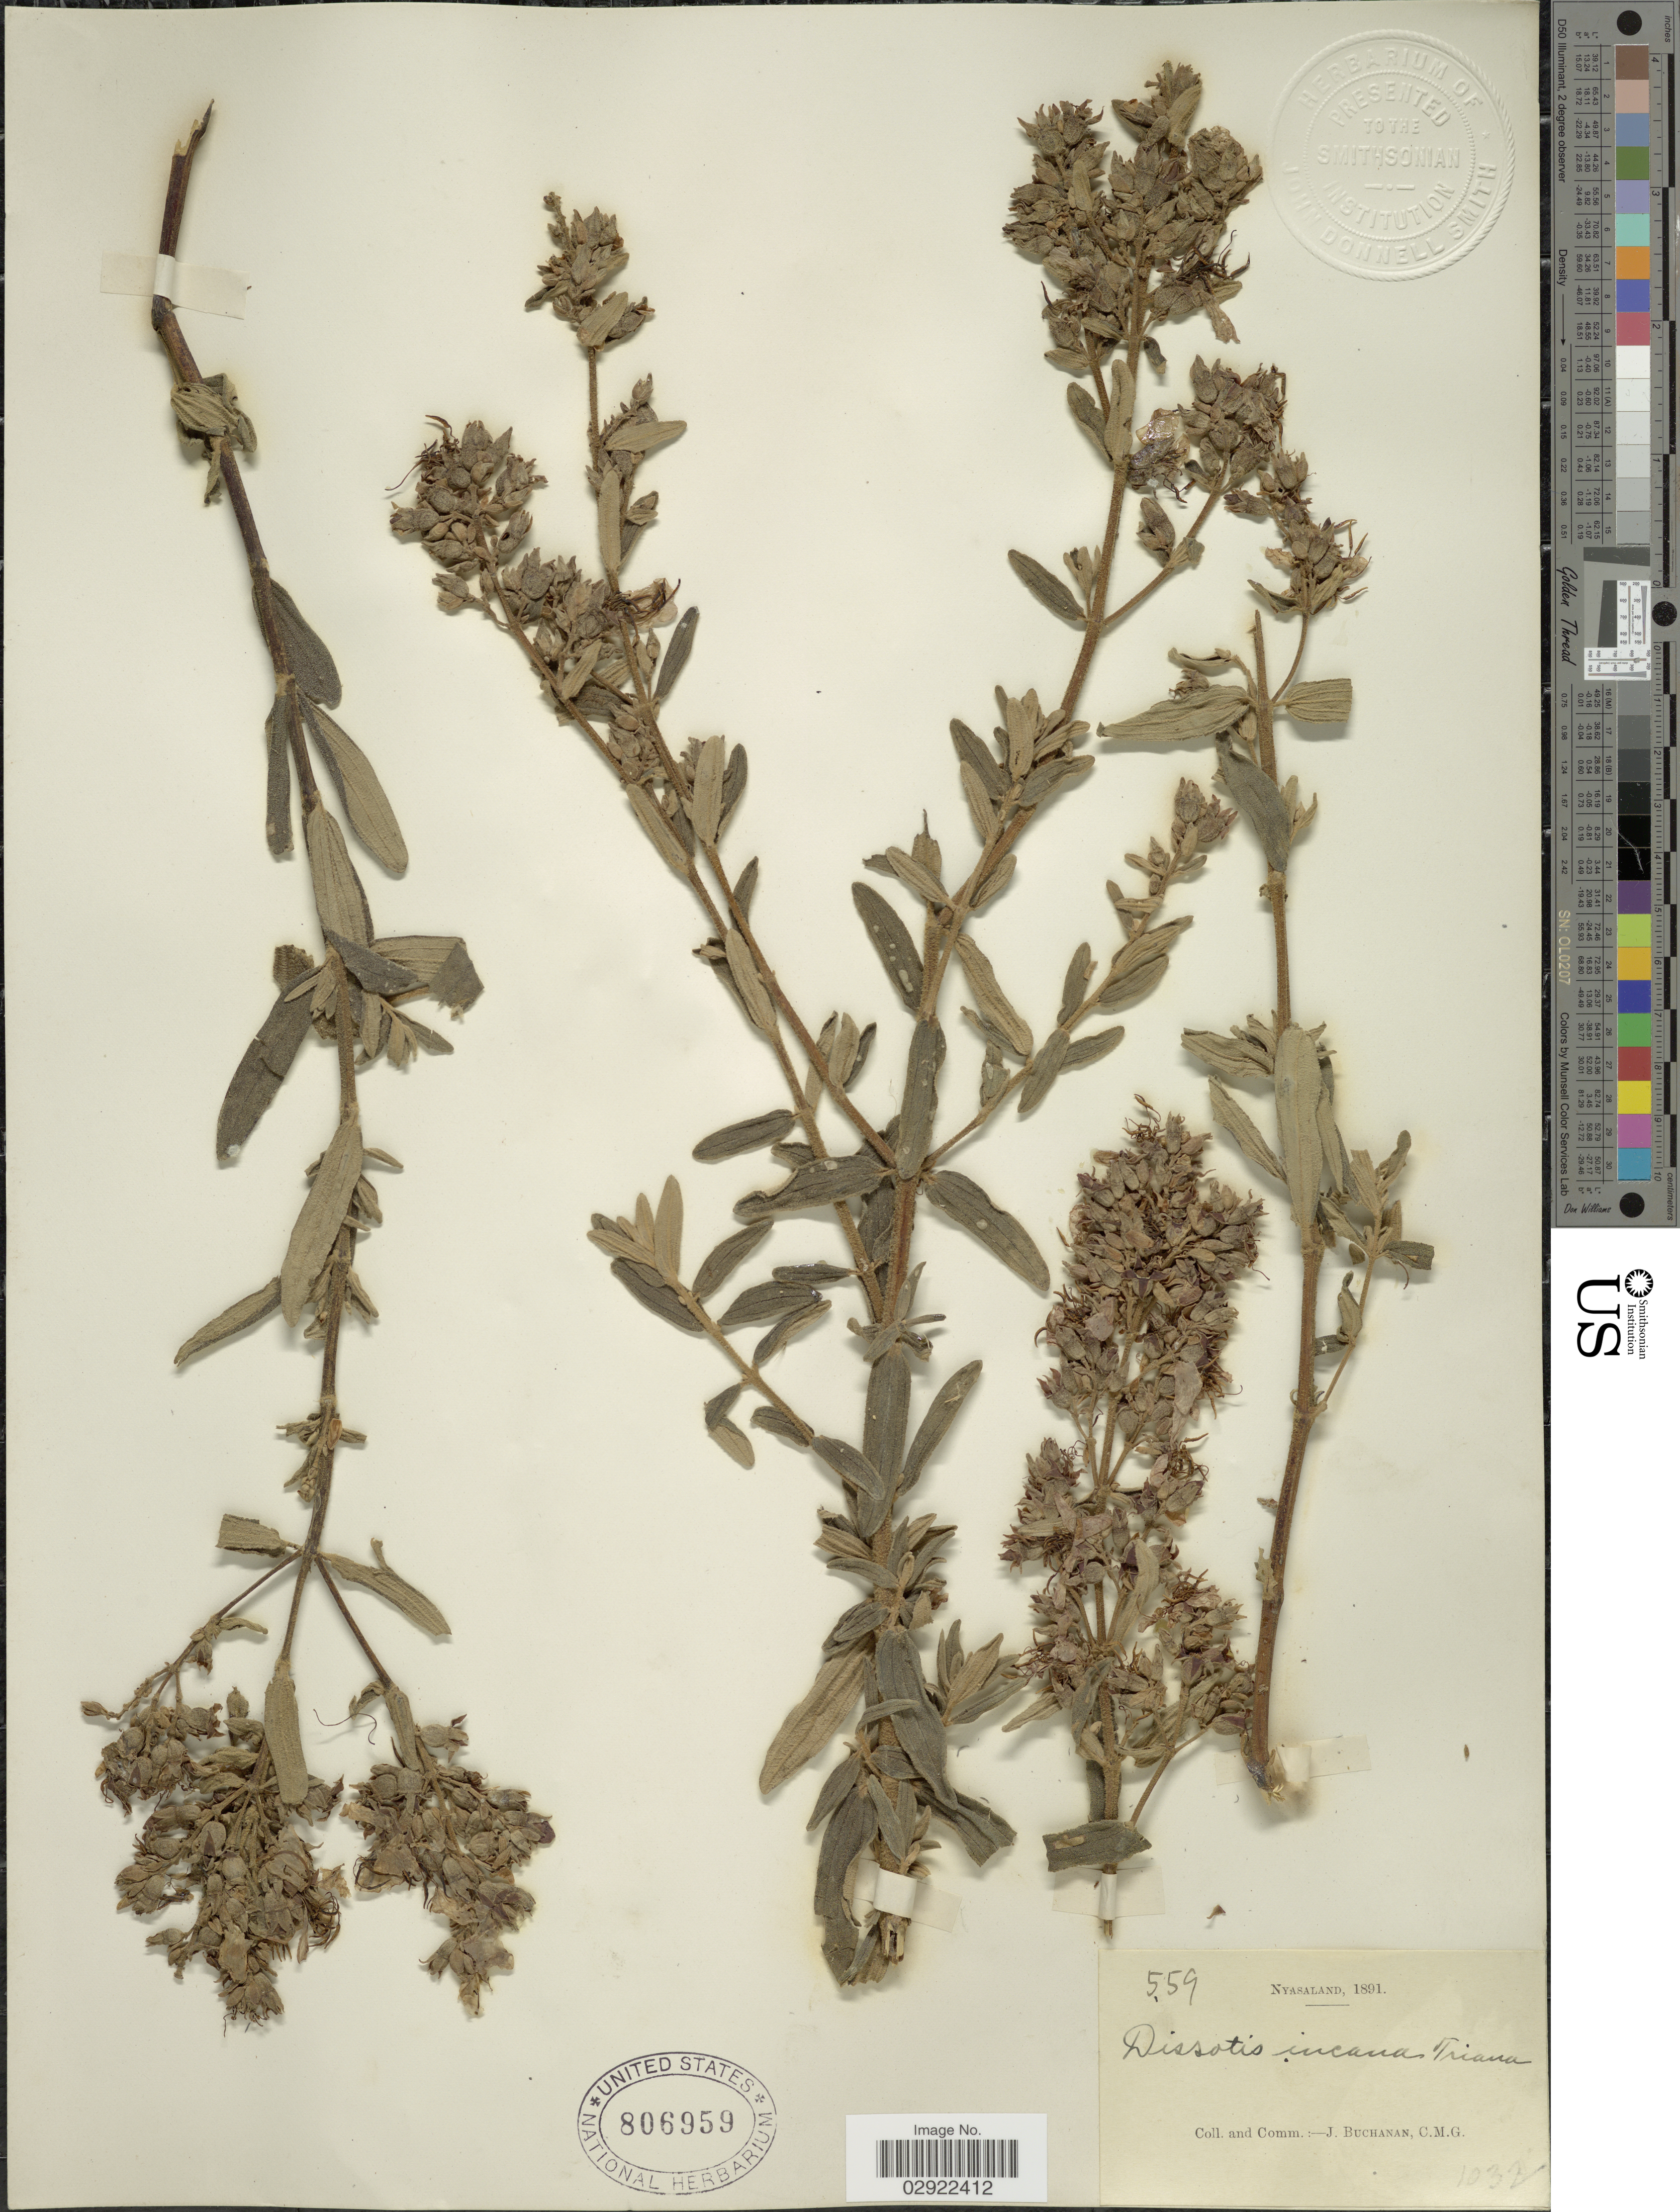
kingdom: Plantae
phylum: Tracheophyta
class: Magnoliopsida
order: Myrtales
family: Melastomataceae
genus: Argyrella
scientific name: Argyrella canescens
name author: (Graham) Harv.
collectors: J. Buchanan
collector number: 559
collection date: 1891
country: Malawi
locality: Nyasaland.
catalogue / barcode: US 806959